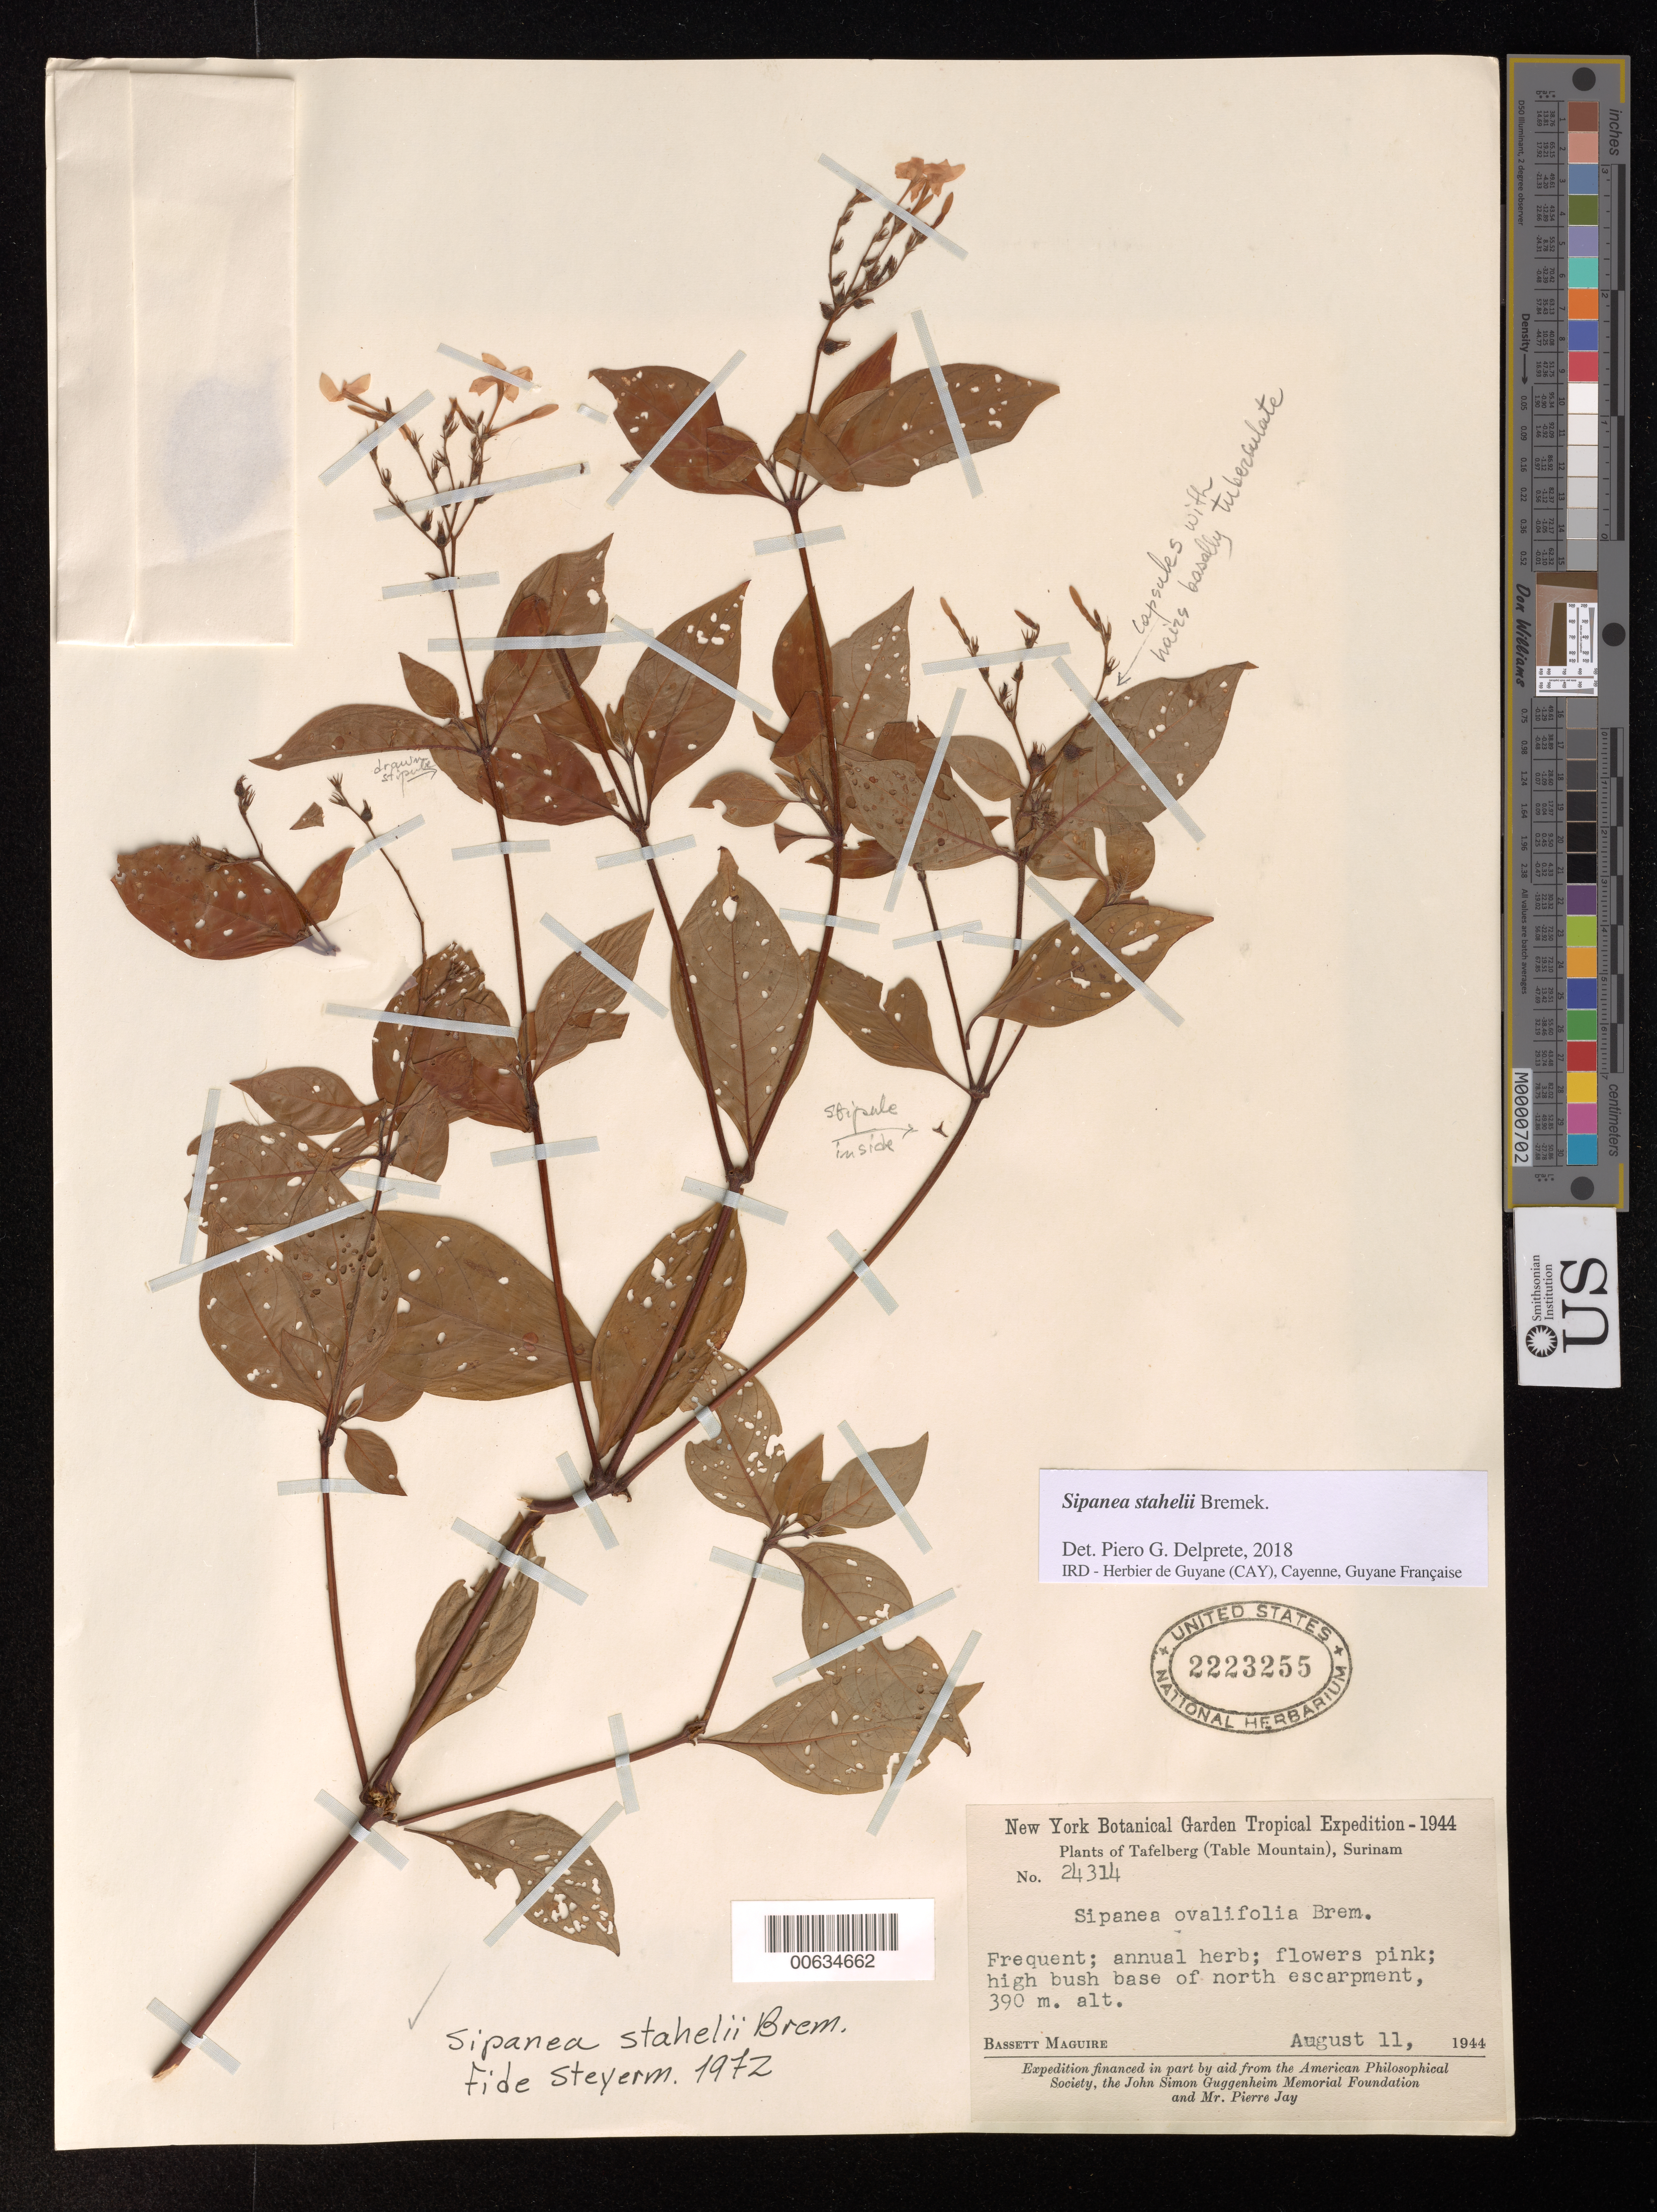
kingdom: Plantae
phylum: Tracheophyta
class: Magnoliopsida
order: Gentianales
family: Rubiaceae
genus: Sipanea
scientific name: Sipanea stahelii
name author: Bremek.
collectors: B. Maguire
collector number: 24314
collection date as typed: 11-Aug-44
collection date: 1944-08-11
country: Suriname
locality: Tafelberg (Table Mountain), north escarpment base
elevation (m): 390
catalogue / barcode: US 2223255